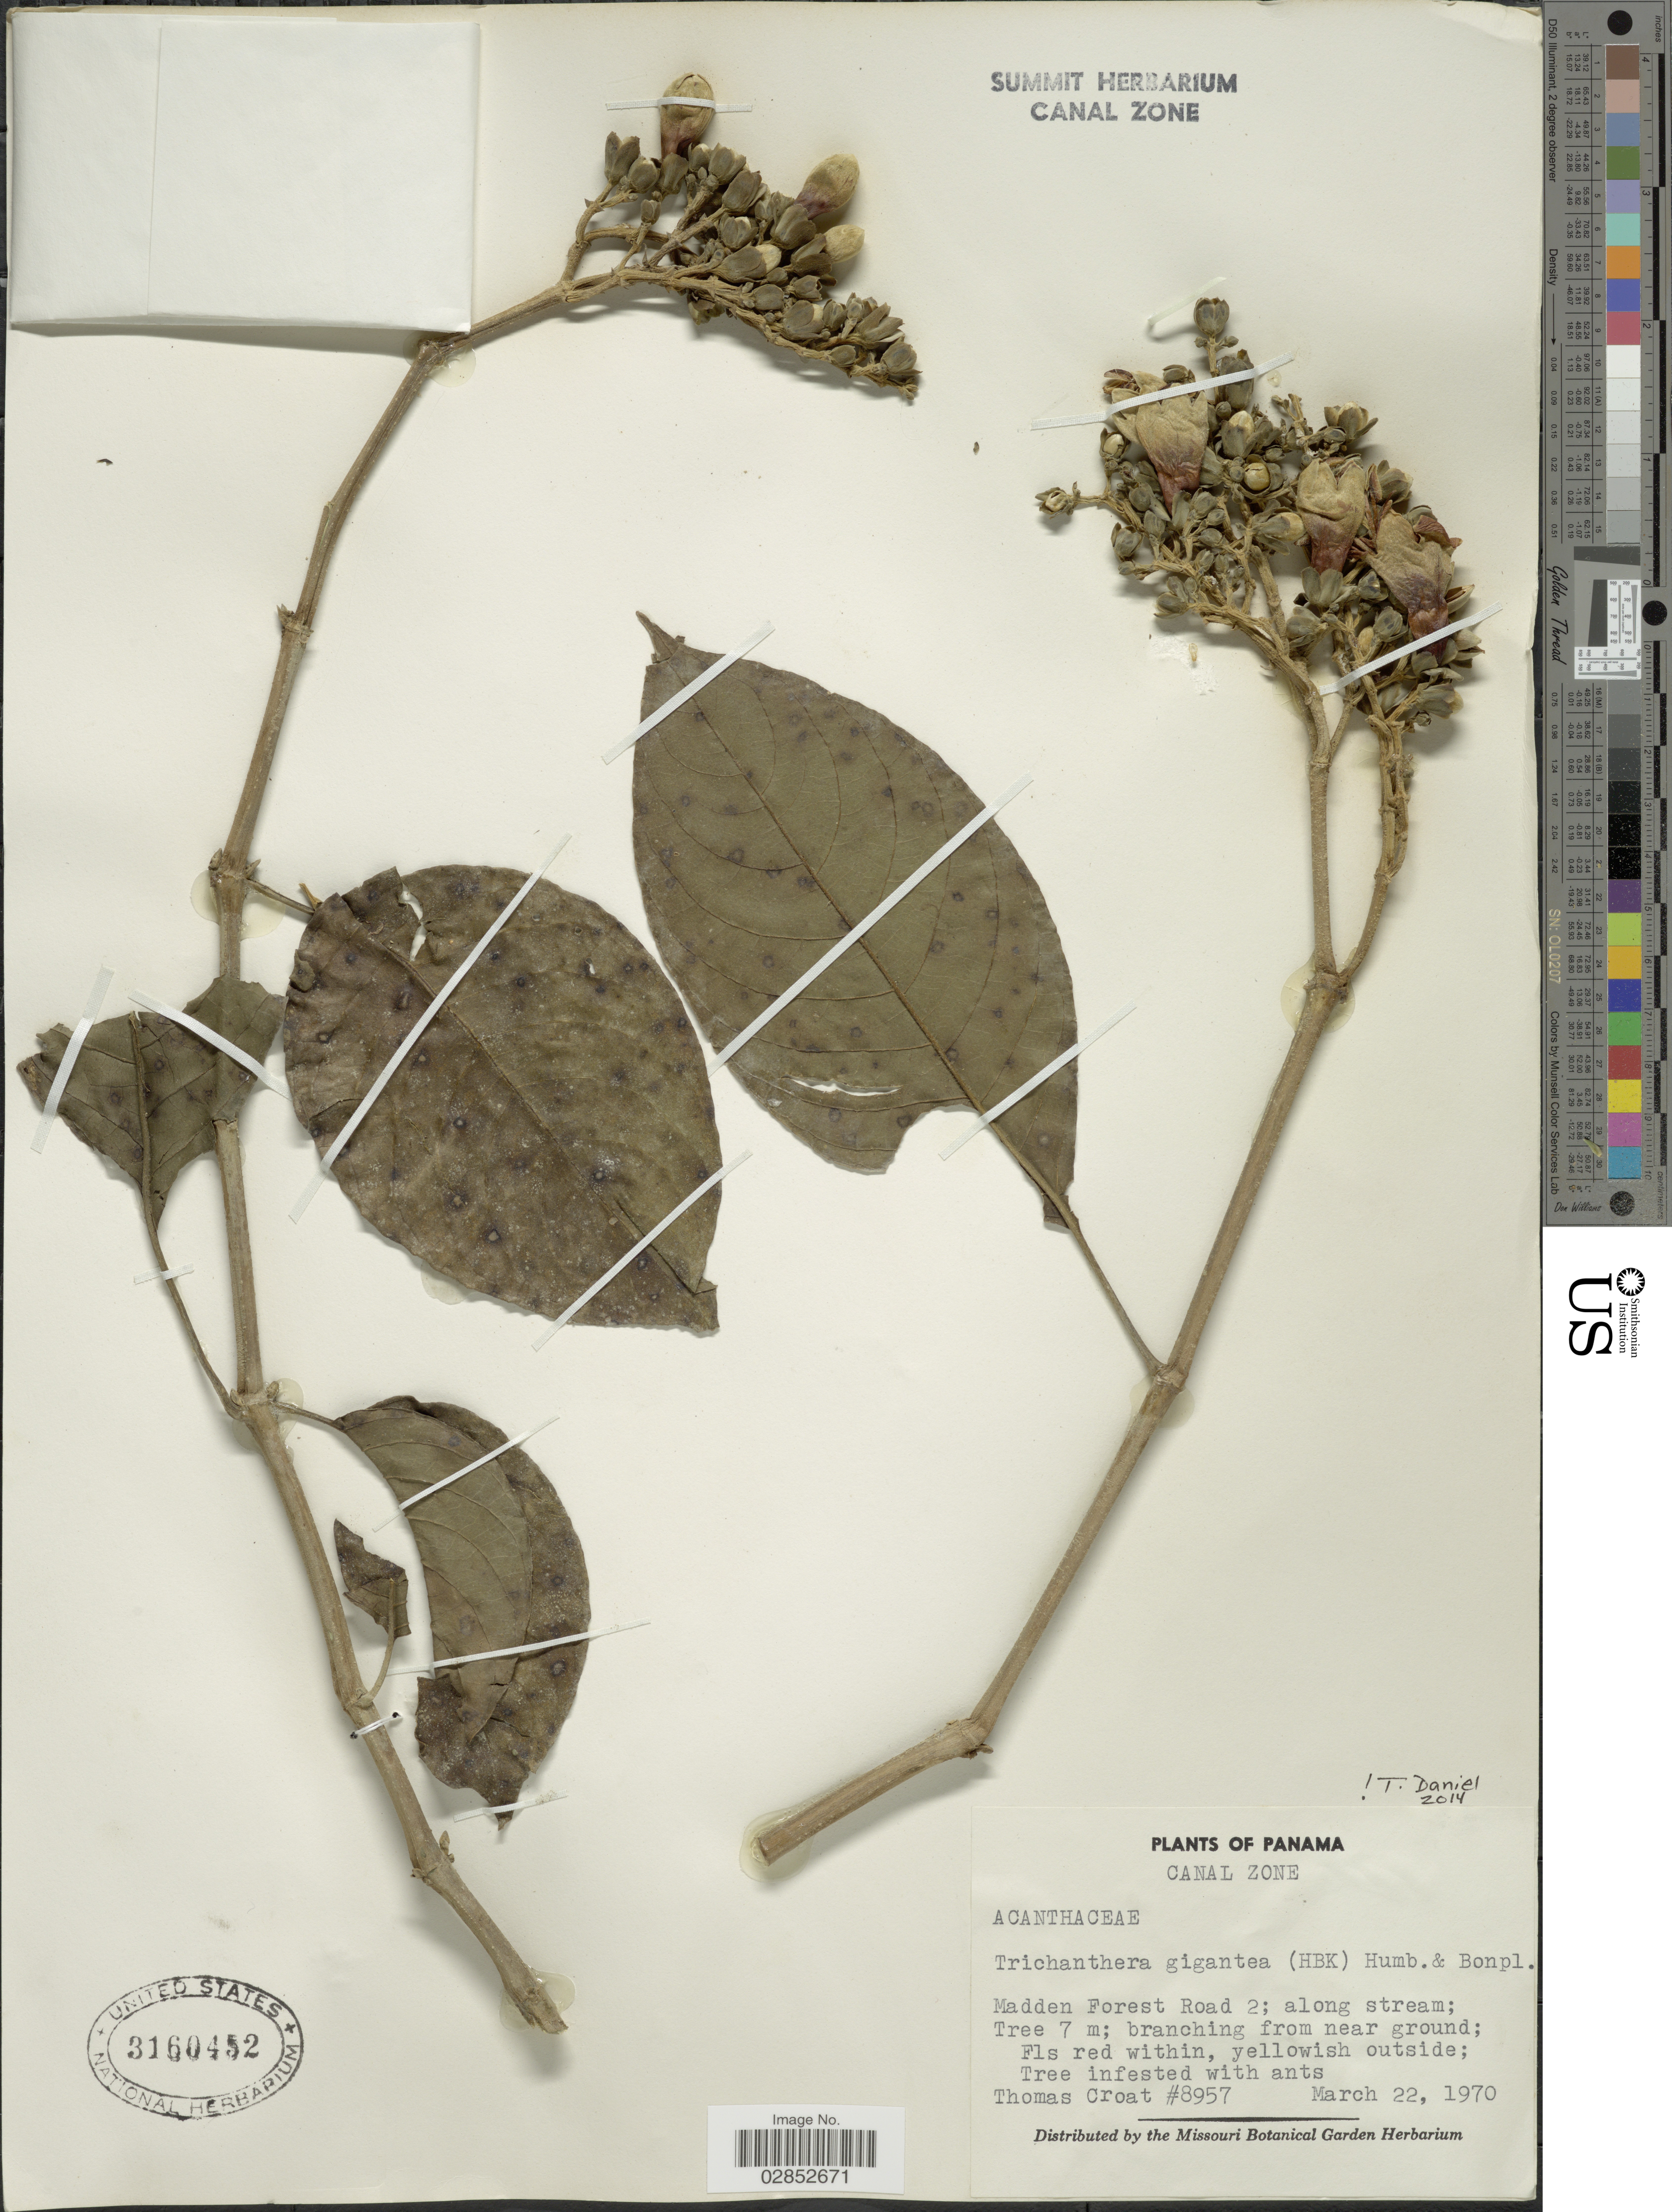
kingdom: Plantae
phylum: Tracheophyta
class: Magnoliopsida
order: Lamiales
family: Acanthaceae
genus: Trichanthera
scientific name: Trichanthera gigantea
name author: (Bonpl.) Nees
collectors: T. B. Croat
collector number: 8957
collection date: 1970-03-22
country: Panama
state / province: Colón / Panamá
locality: Canal Zone, Madden Forest Road 2.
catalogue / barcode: US 3160452